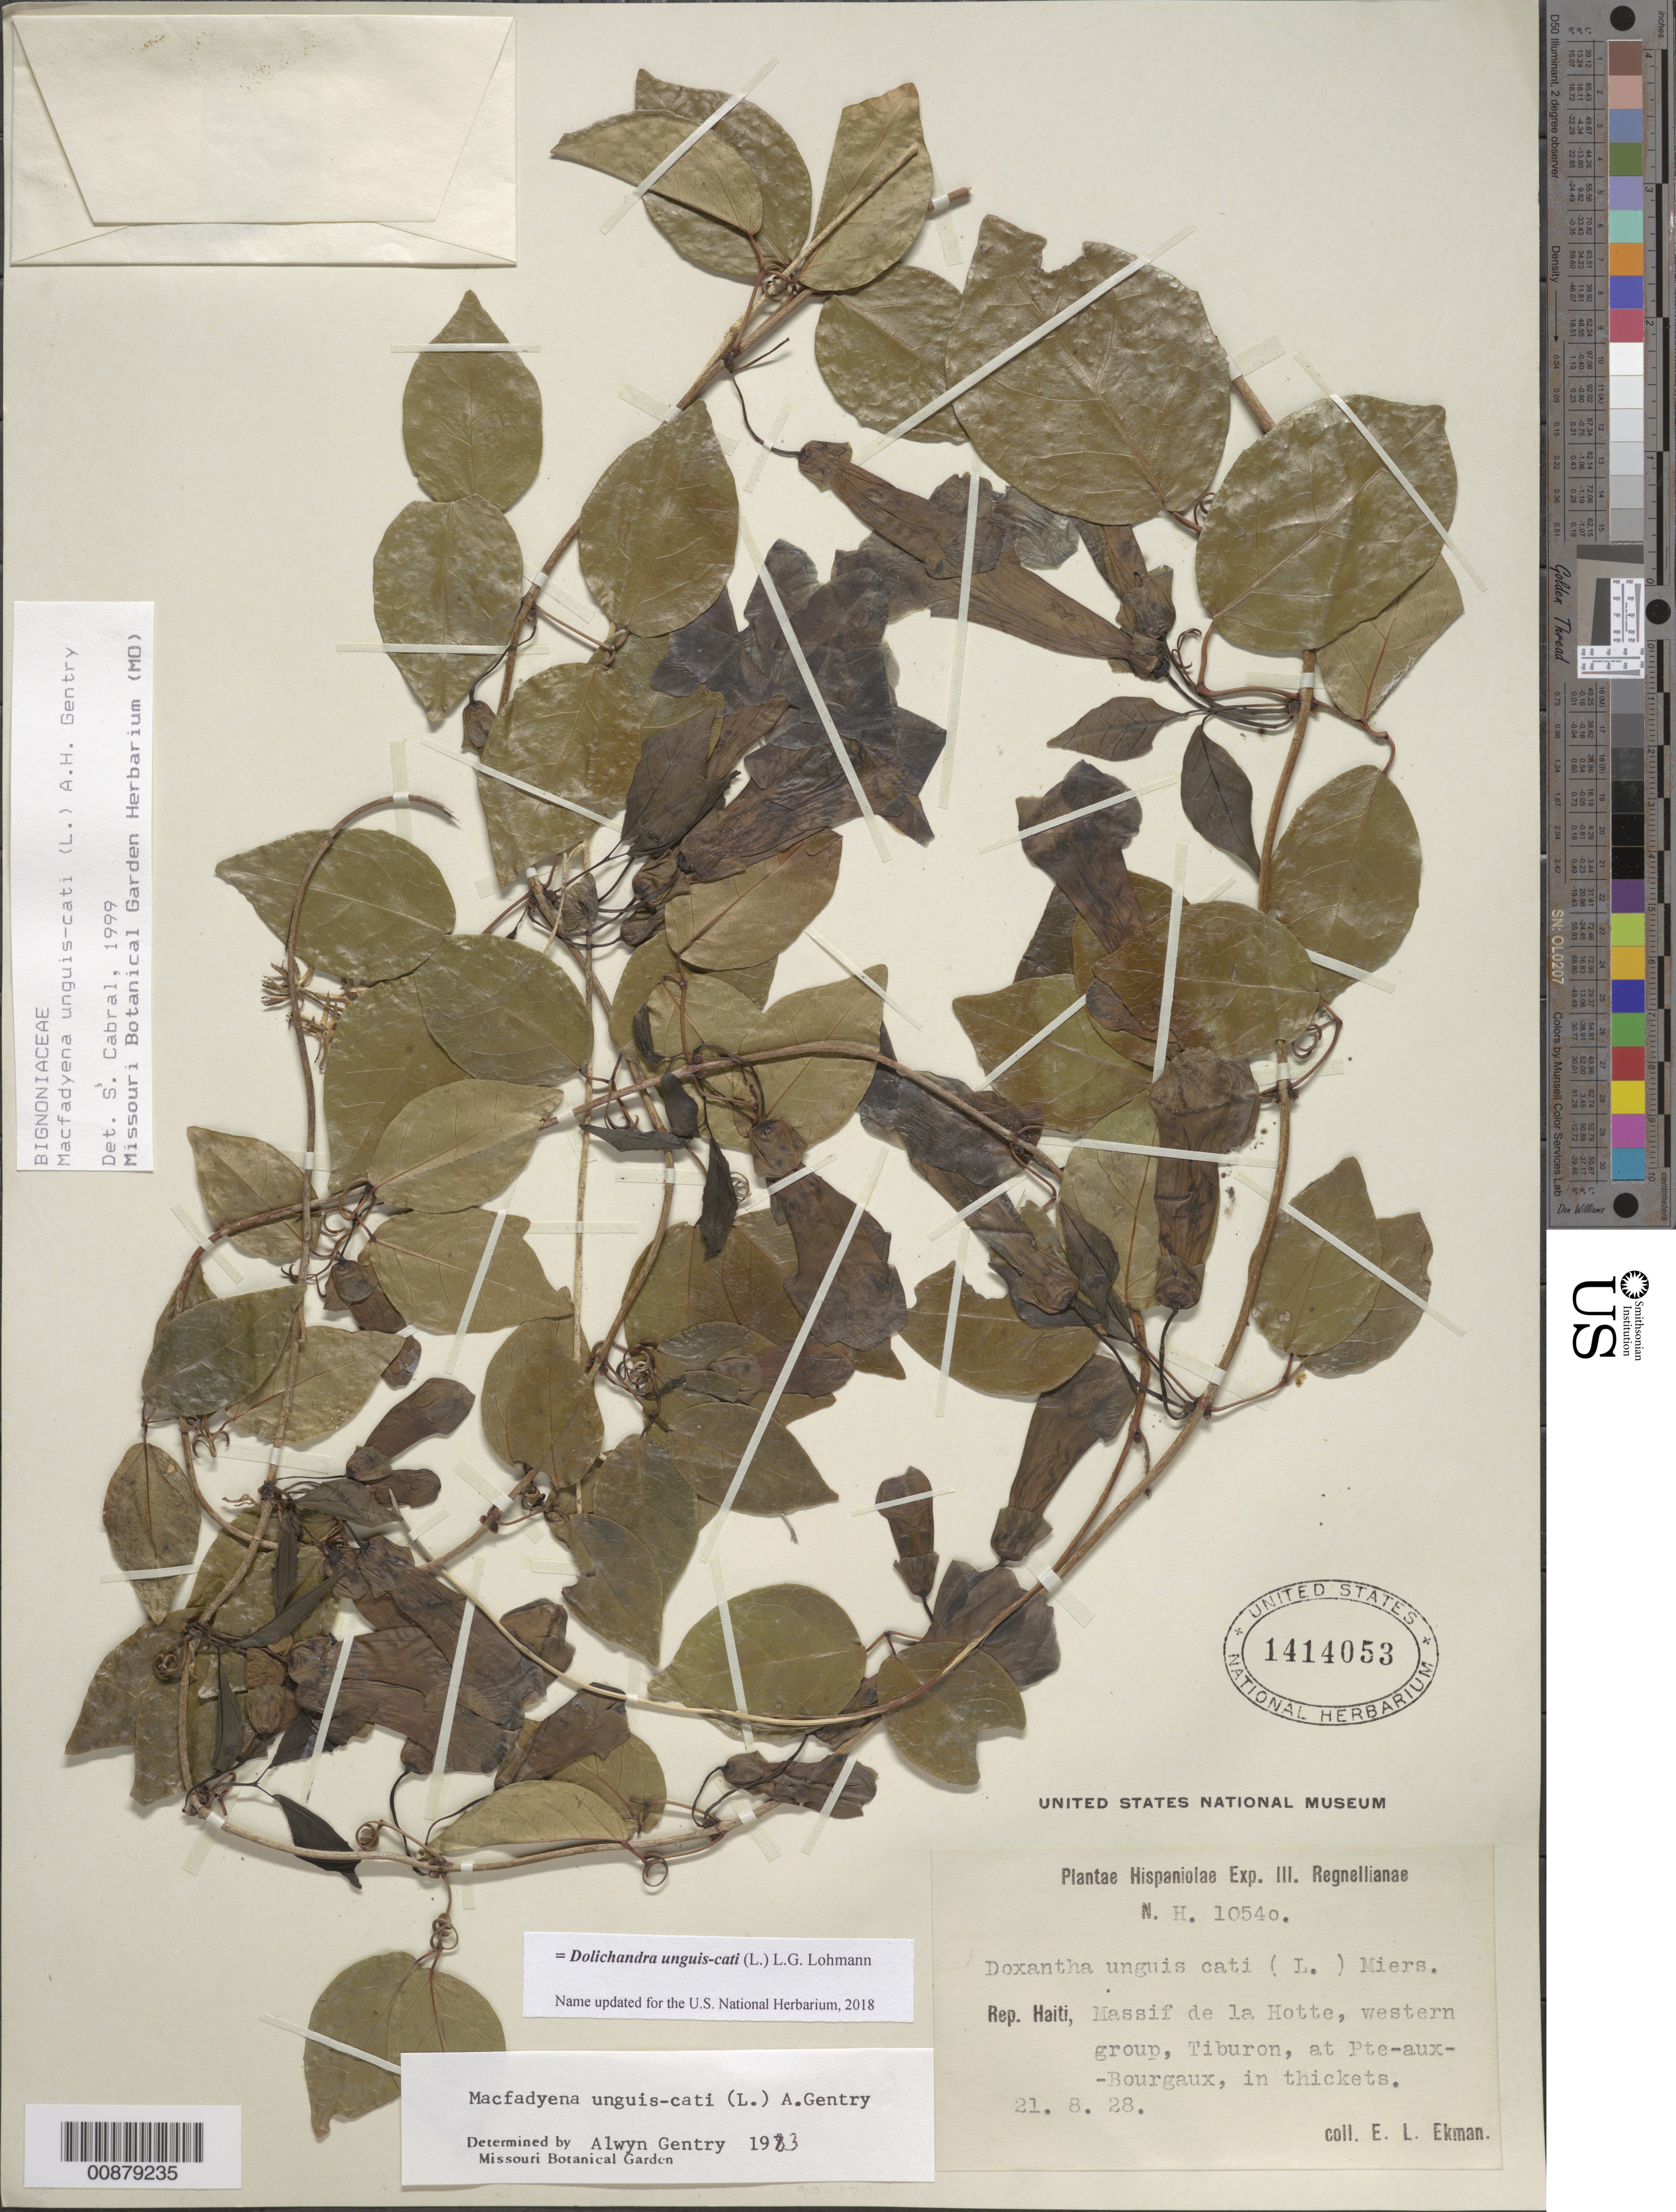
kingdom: Plantae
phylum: Tracheophyta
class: Magnoliopsida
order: Lamiales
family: Bignoniaceae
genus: Dolichandra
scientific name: Dolichandra unguis-cati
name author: (L.) L.G. Lohmann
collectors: E. L. Ekman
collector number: H 10540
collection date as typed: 21 Aug 1928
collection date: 1928-08-21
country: Haiti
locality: Massif de la Hotte, western group, Tiburon, at Pte-aux-Bourgaux.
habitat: in thickets.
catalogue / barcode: US 1414053